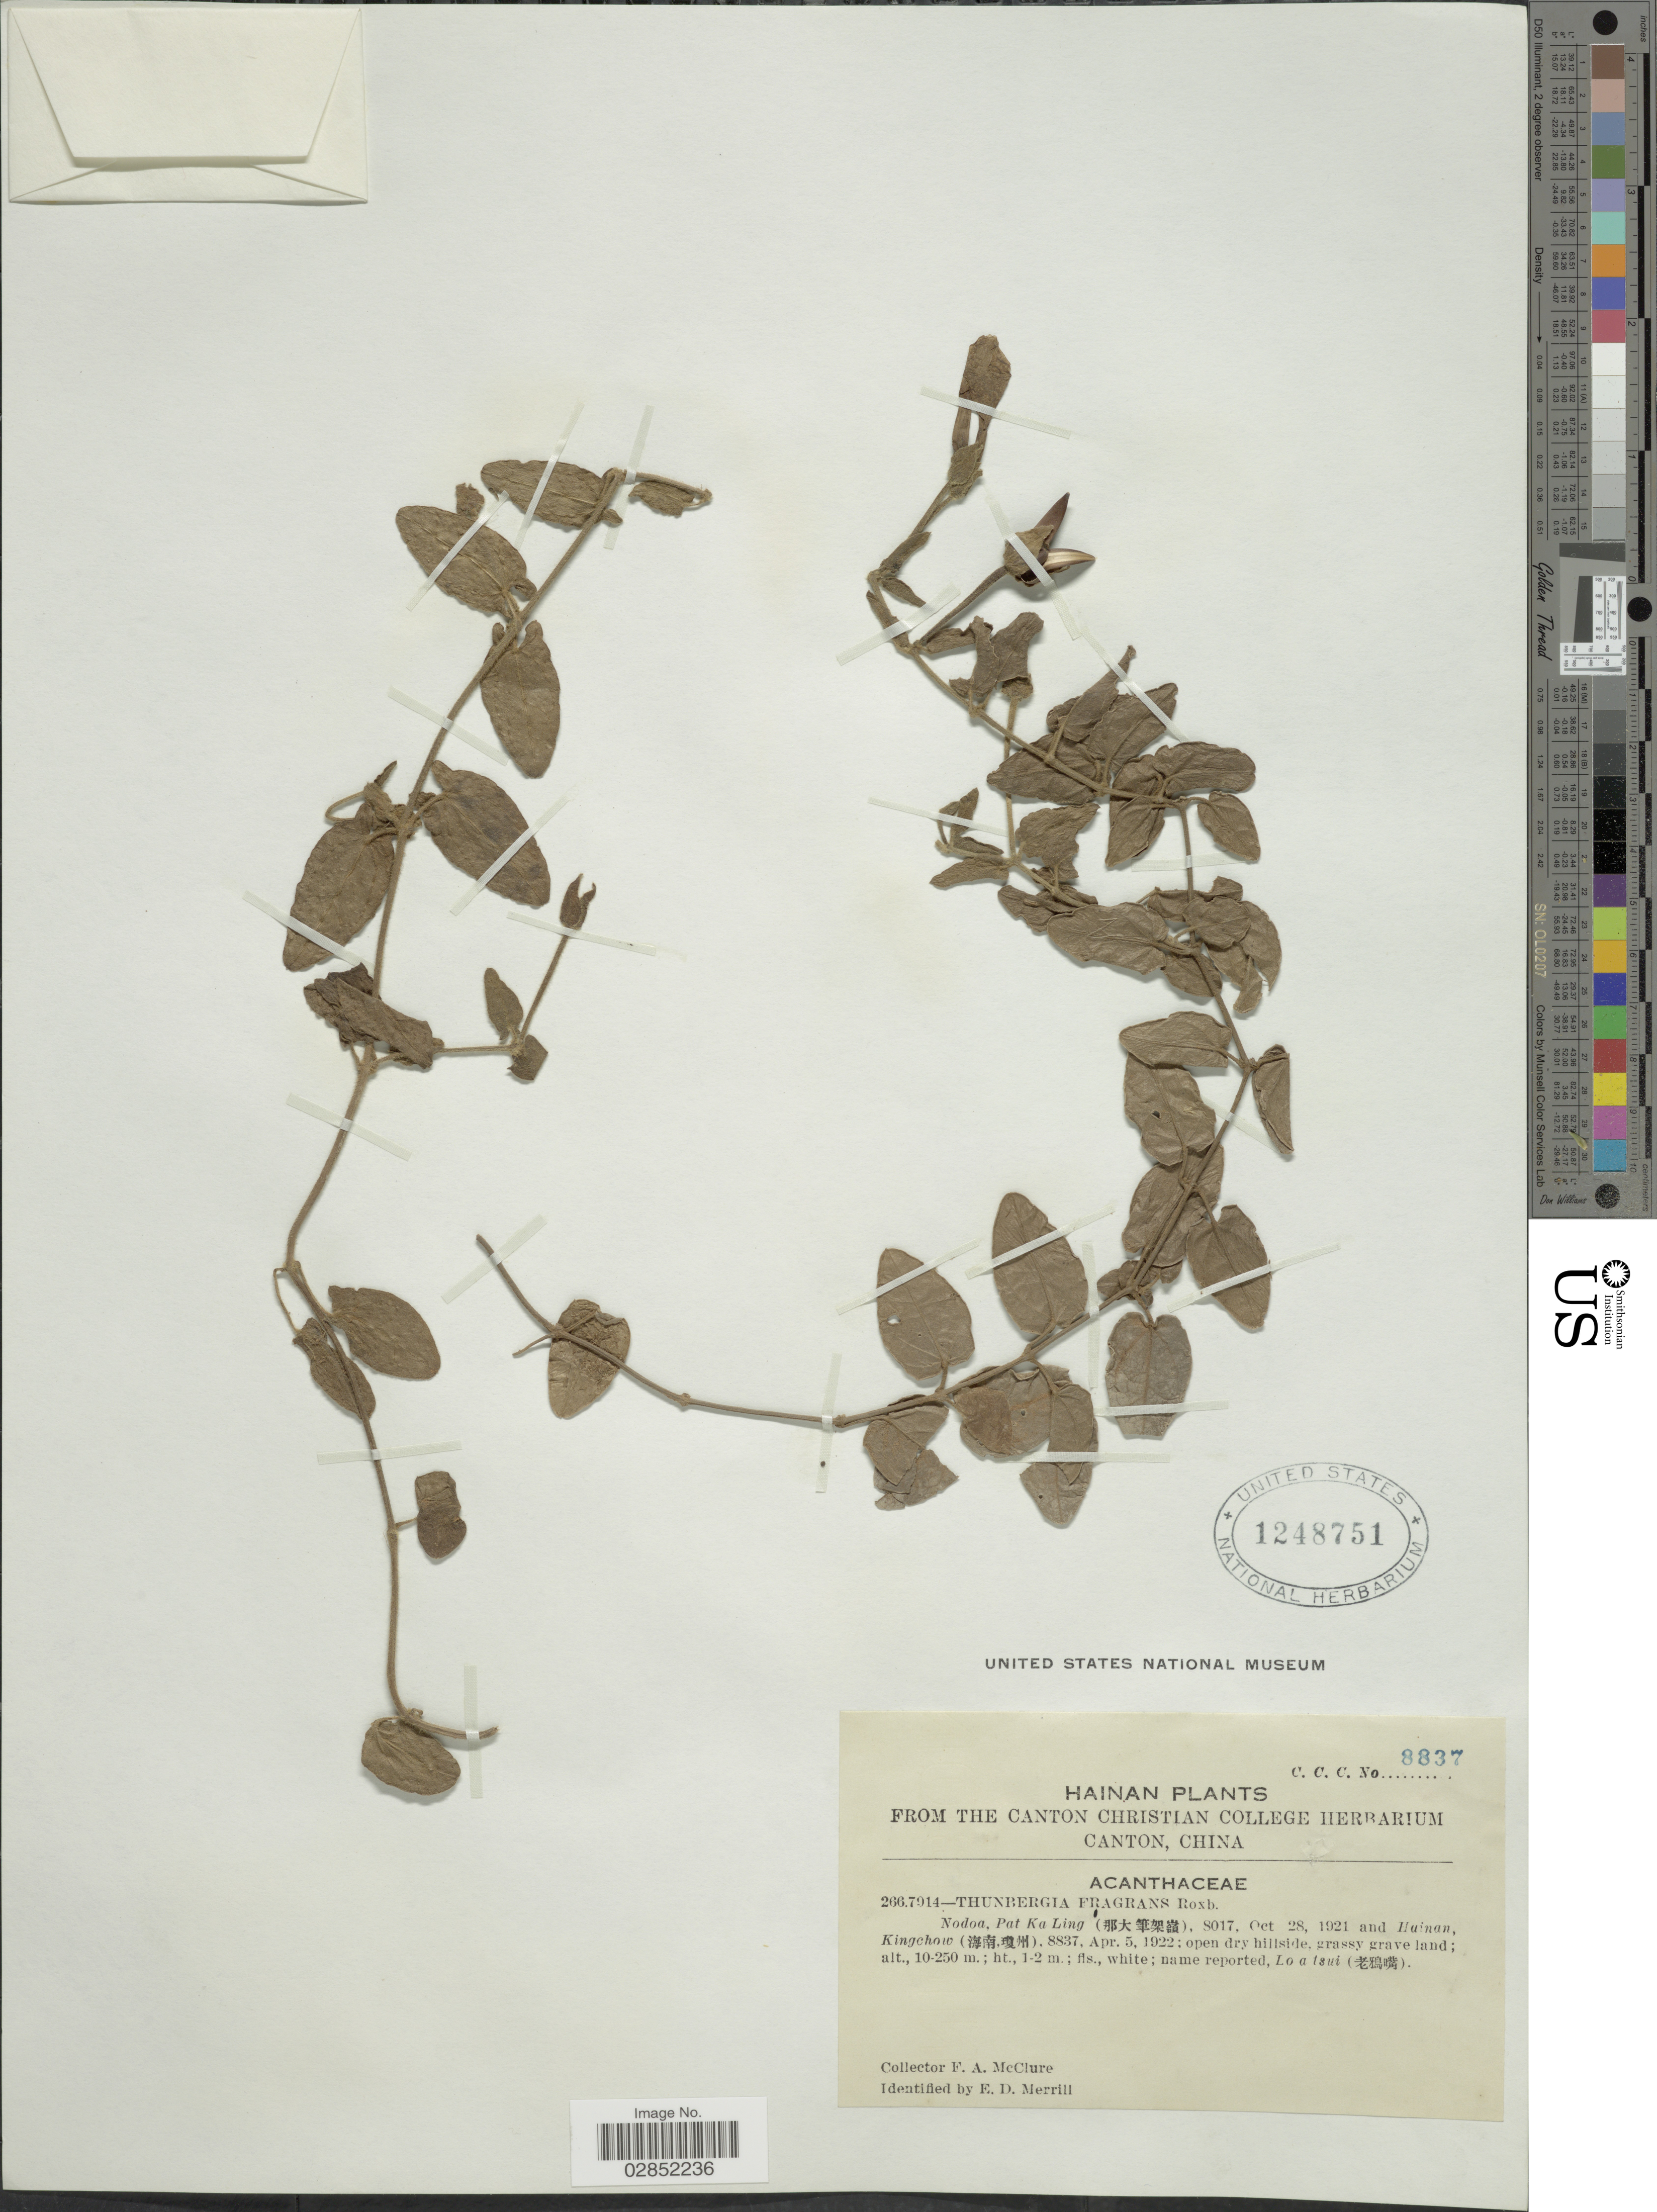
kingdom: Plantae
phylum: Tracheophyta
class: Magnoliopsida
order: Lamiales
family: Acanthaceae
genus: Thunbergia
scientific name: Thunbergia fragrans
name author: Roxb.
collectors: F. A. McClure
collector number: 8837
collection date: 1921-10-28/1922-04-05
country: China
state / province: Hainan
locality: Nodoa, Pat Ka Ling (X), 8017, and Hainan, Kingchow (X).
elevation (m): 10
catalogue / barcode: US 1248751